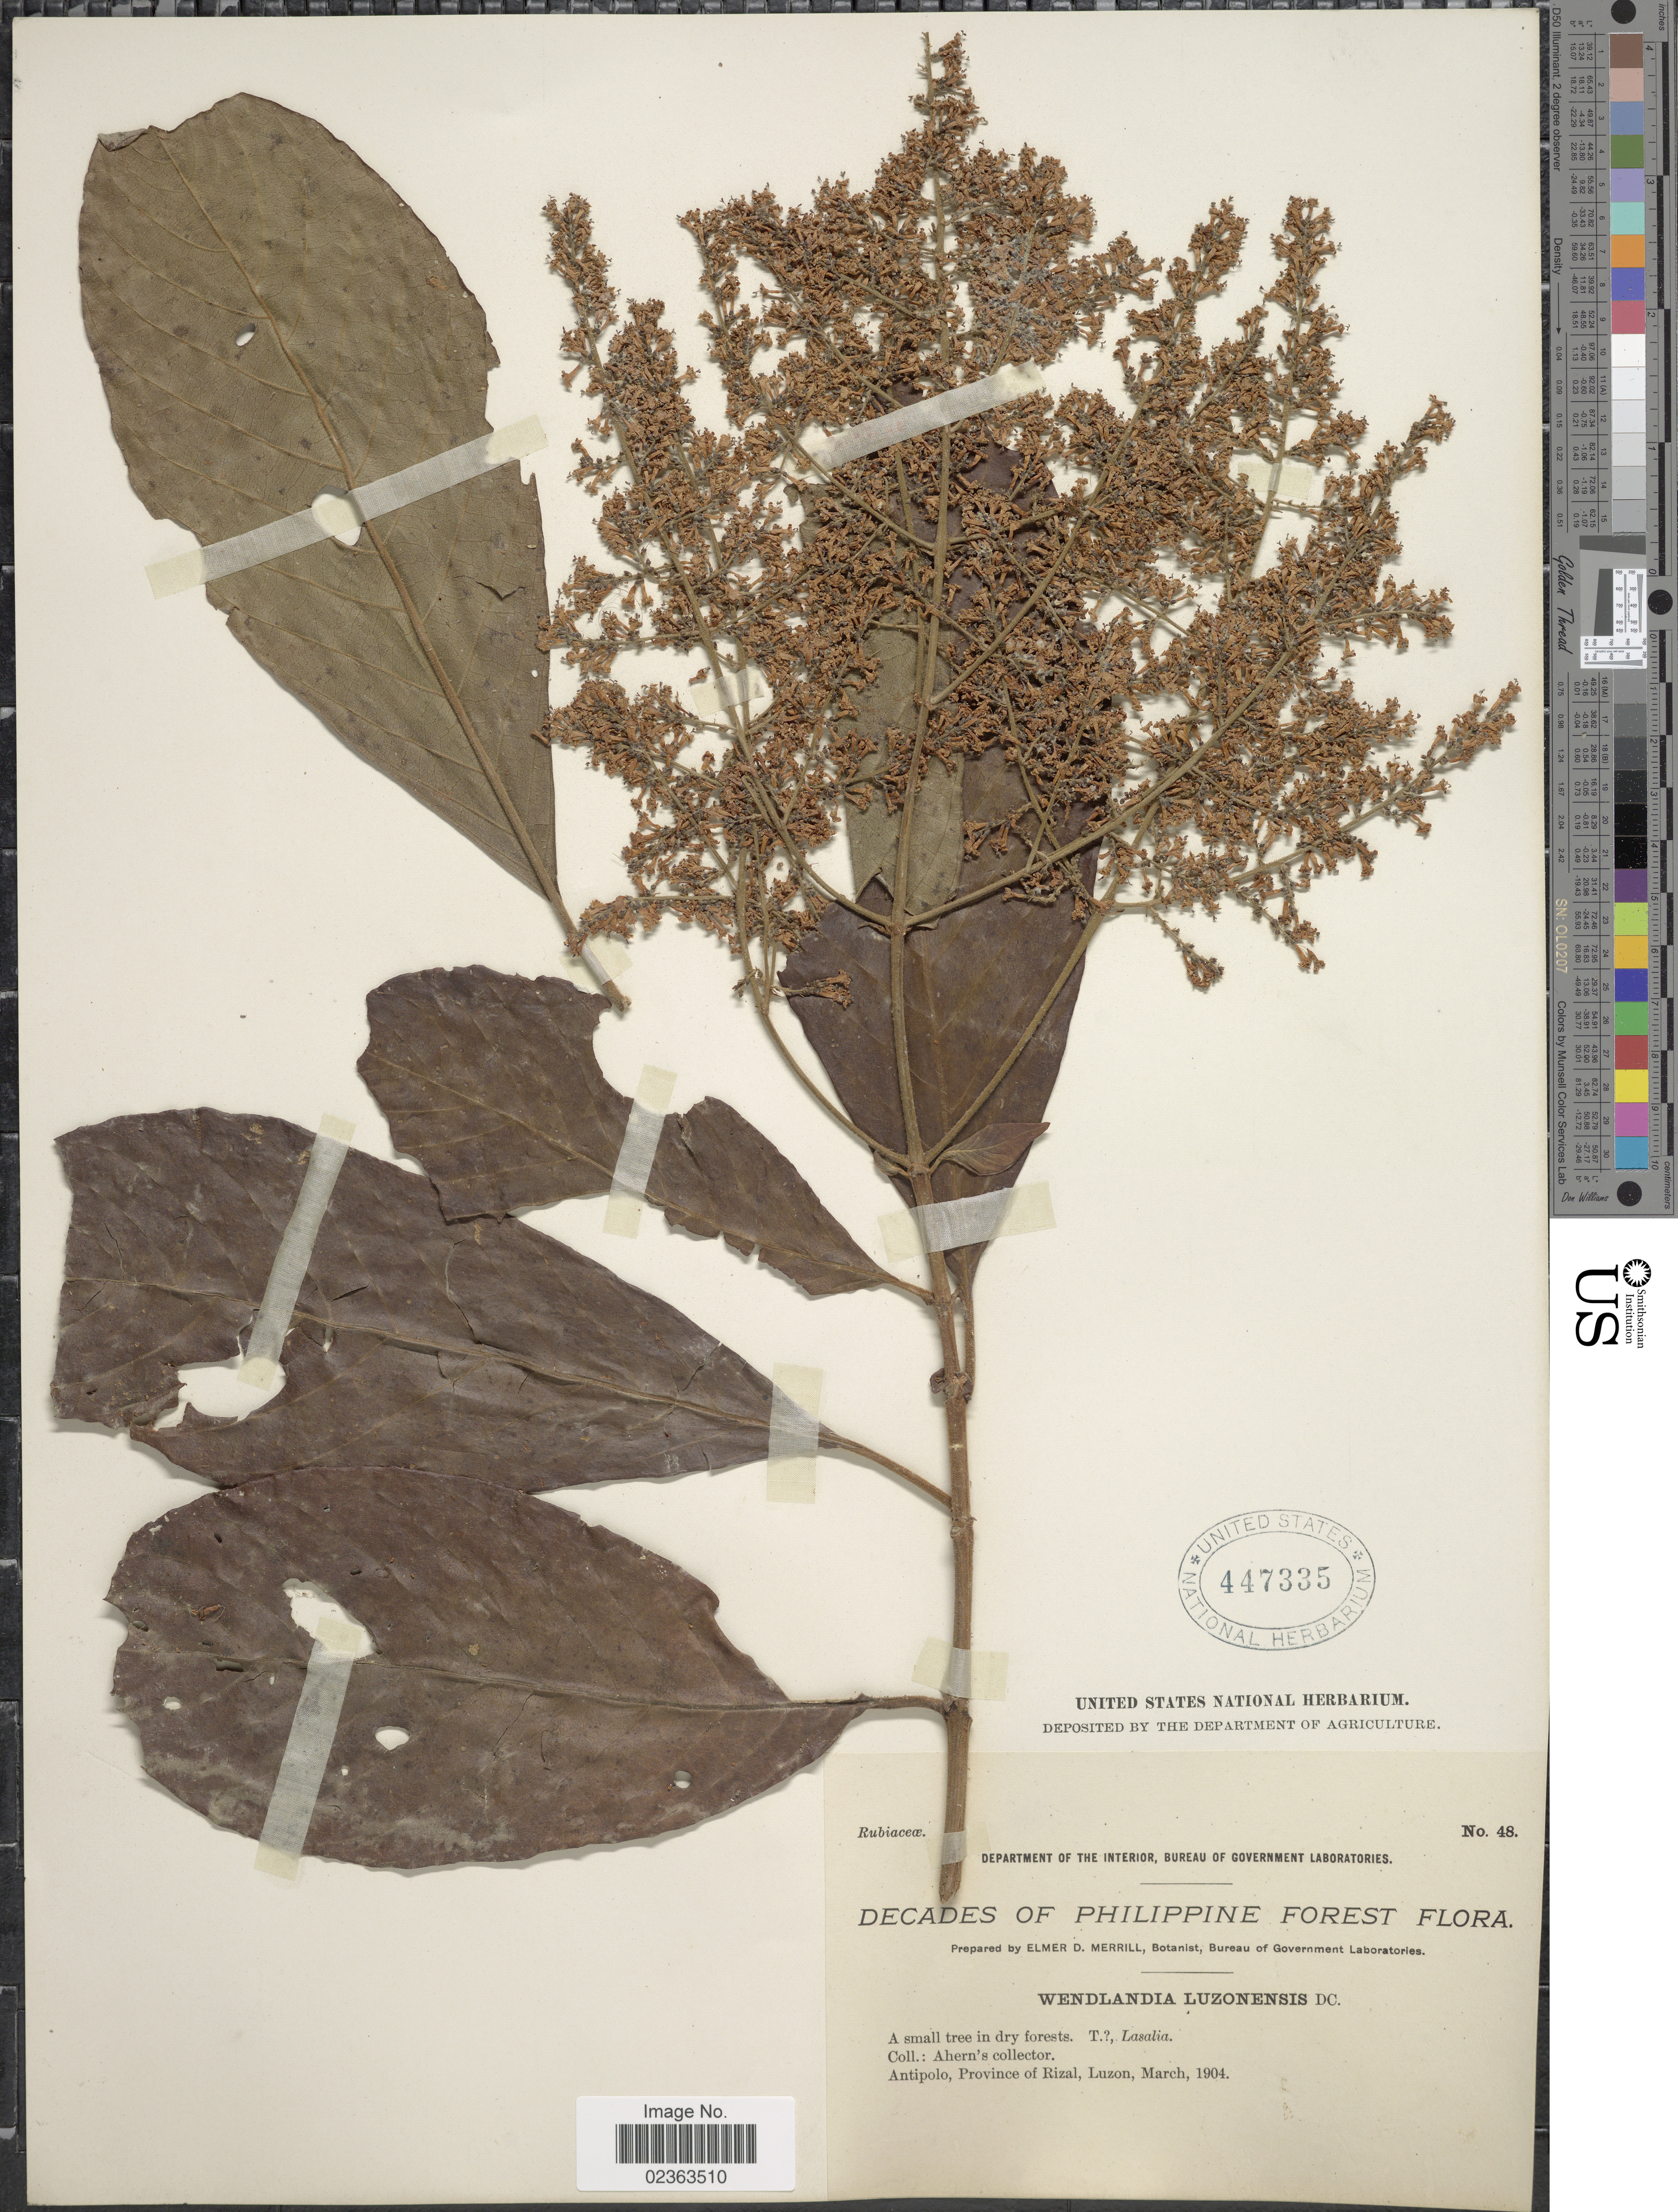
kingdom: Plantae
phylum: Tracheophyta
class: Magnoliopsida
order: Gentianales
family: Rubiaceae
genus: Wendlandia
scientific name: Wendlandia luzoniensis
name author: DC.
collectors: -. Ahern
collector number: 48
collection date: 1904-03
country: Philippines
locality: Antipolo, Province of Rizal, Luzon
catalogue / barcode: US 447335